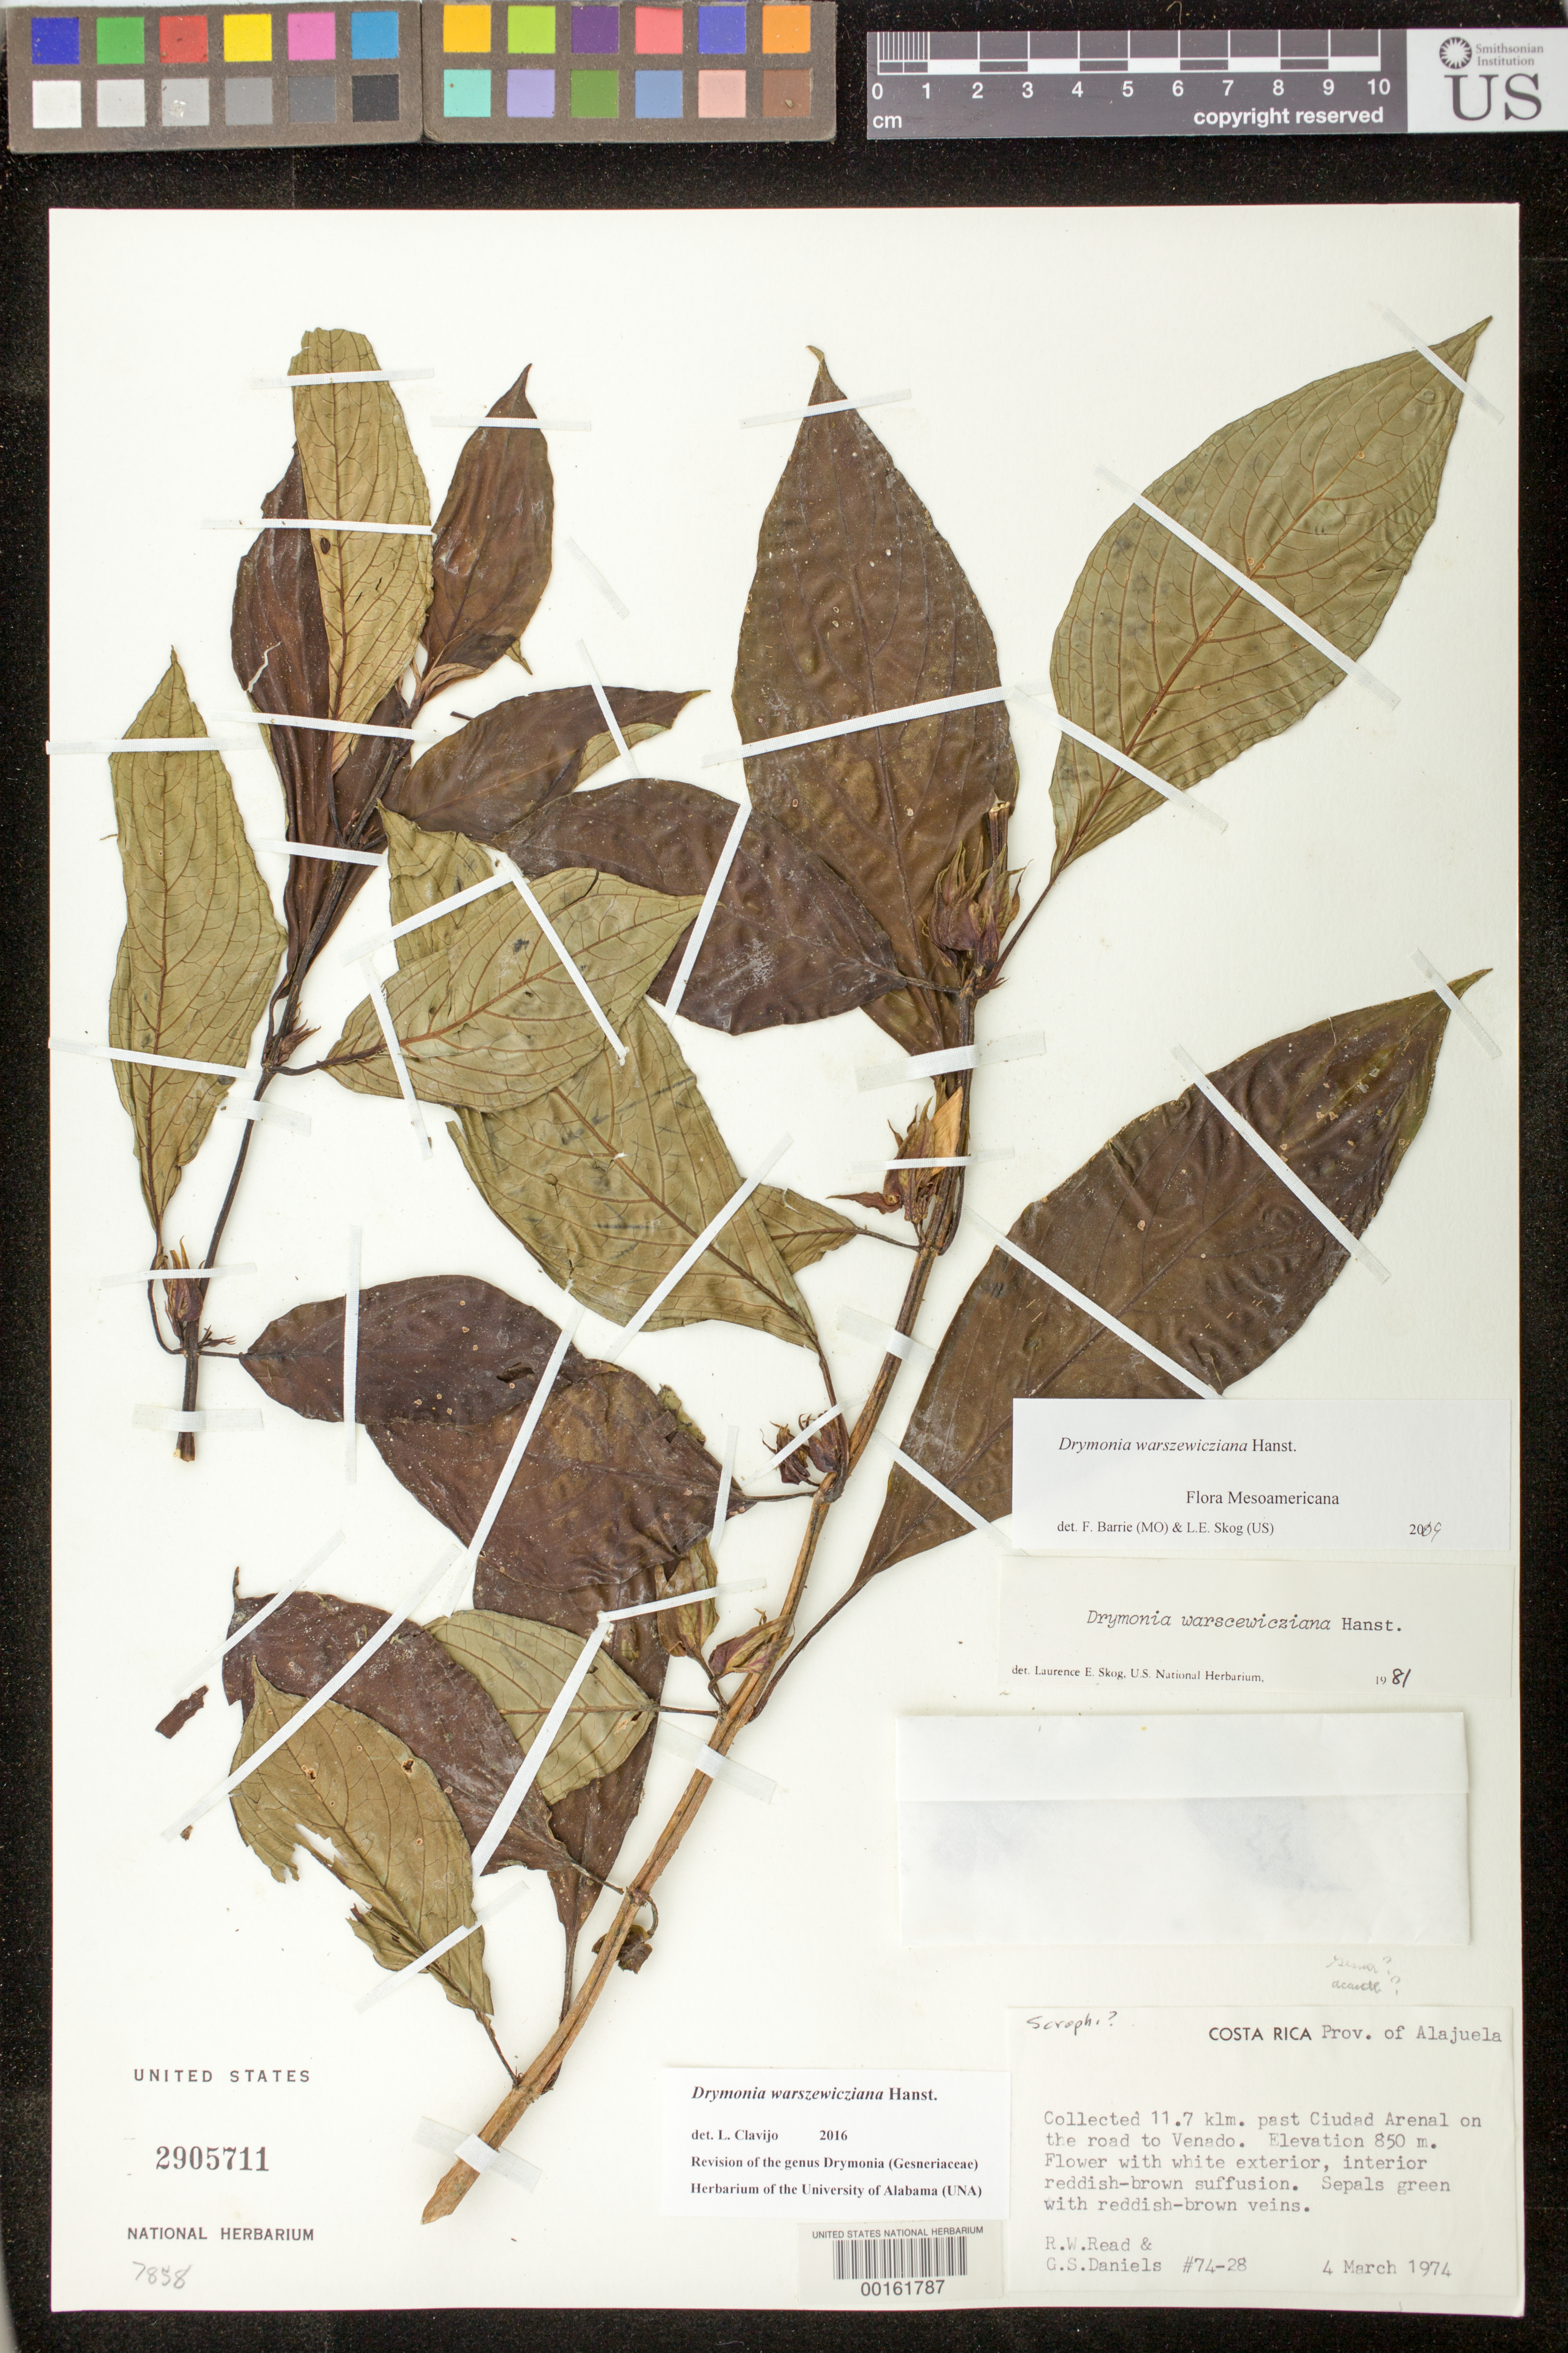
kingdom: Plantae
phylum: Tracheophyta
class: Magnoliopsida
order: Lamiales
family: Gesneriaceae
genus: Drymonia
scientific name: Drymonia warszewicziana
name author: Hanst.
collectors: R. W. Read & G. S. Daniels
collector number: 7428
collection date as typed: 04 Mar 1974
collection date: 1974-03-04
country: Costa Rica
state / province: Alajuela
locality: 11.7 km past Ciudad Arenal on the road to Venado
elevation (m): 850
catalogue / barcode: US 2905711